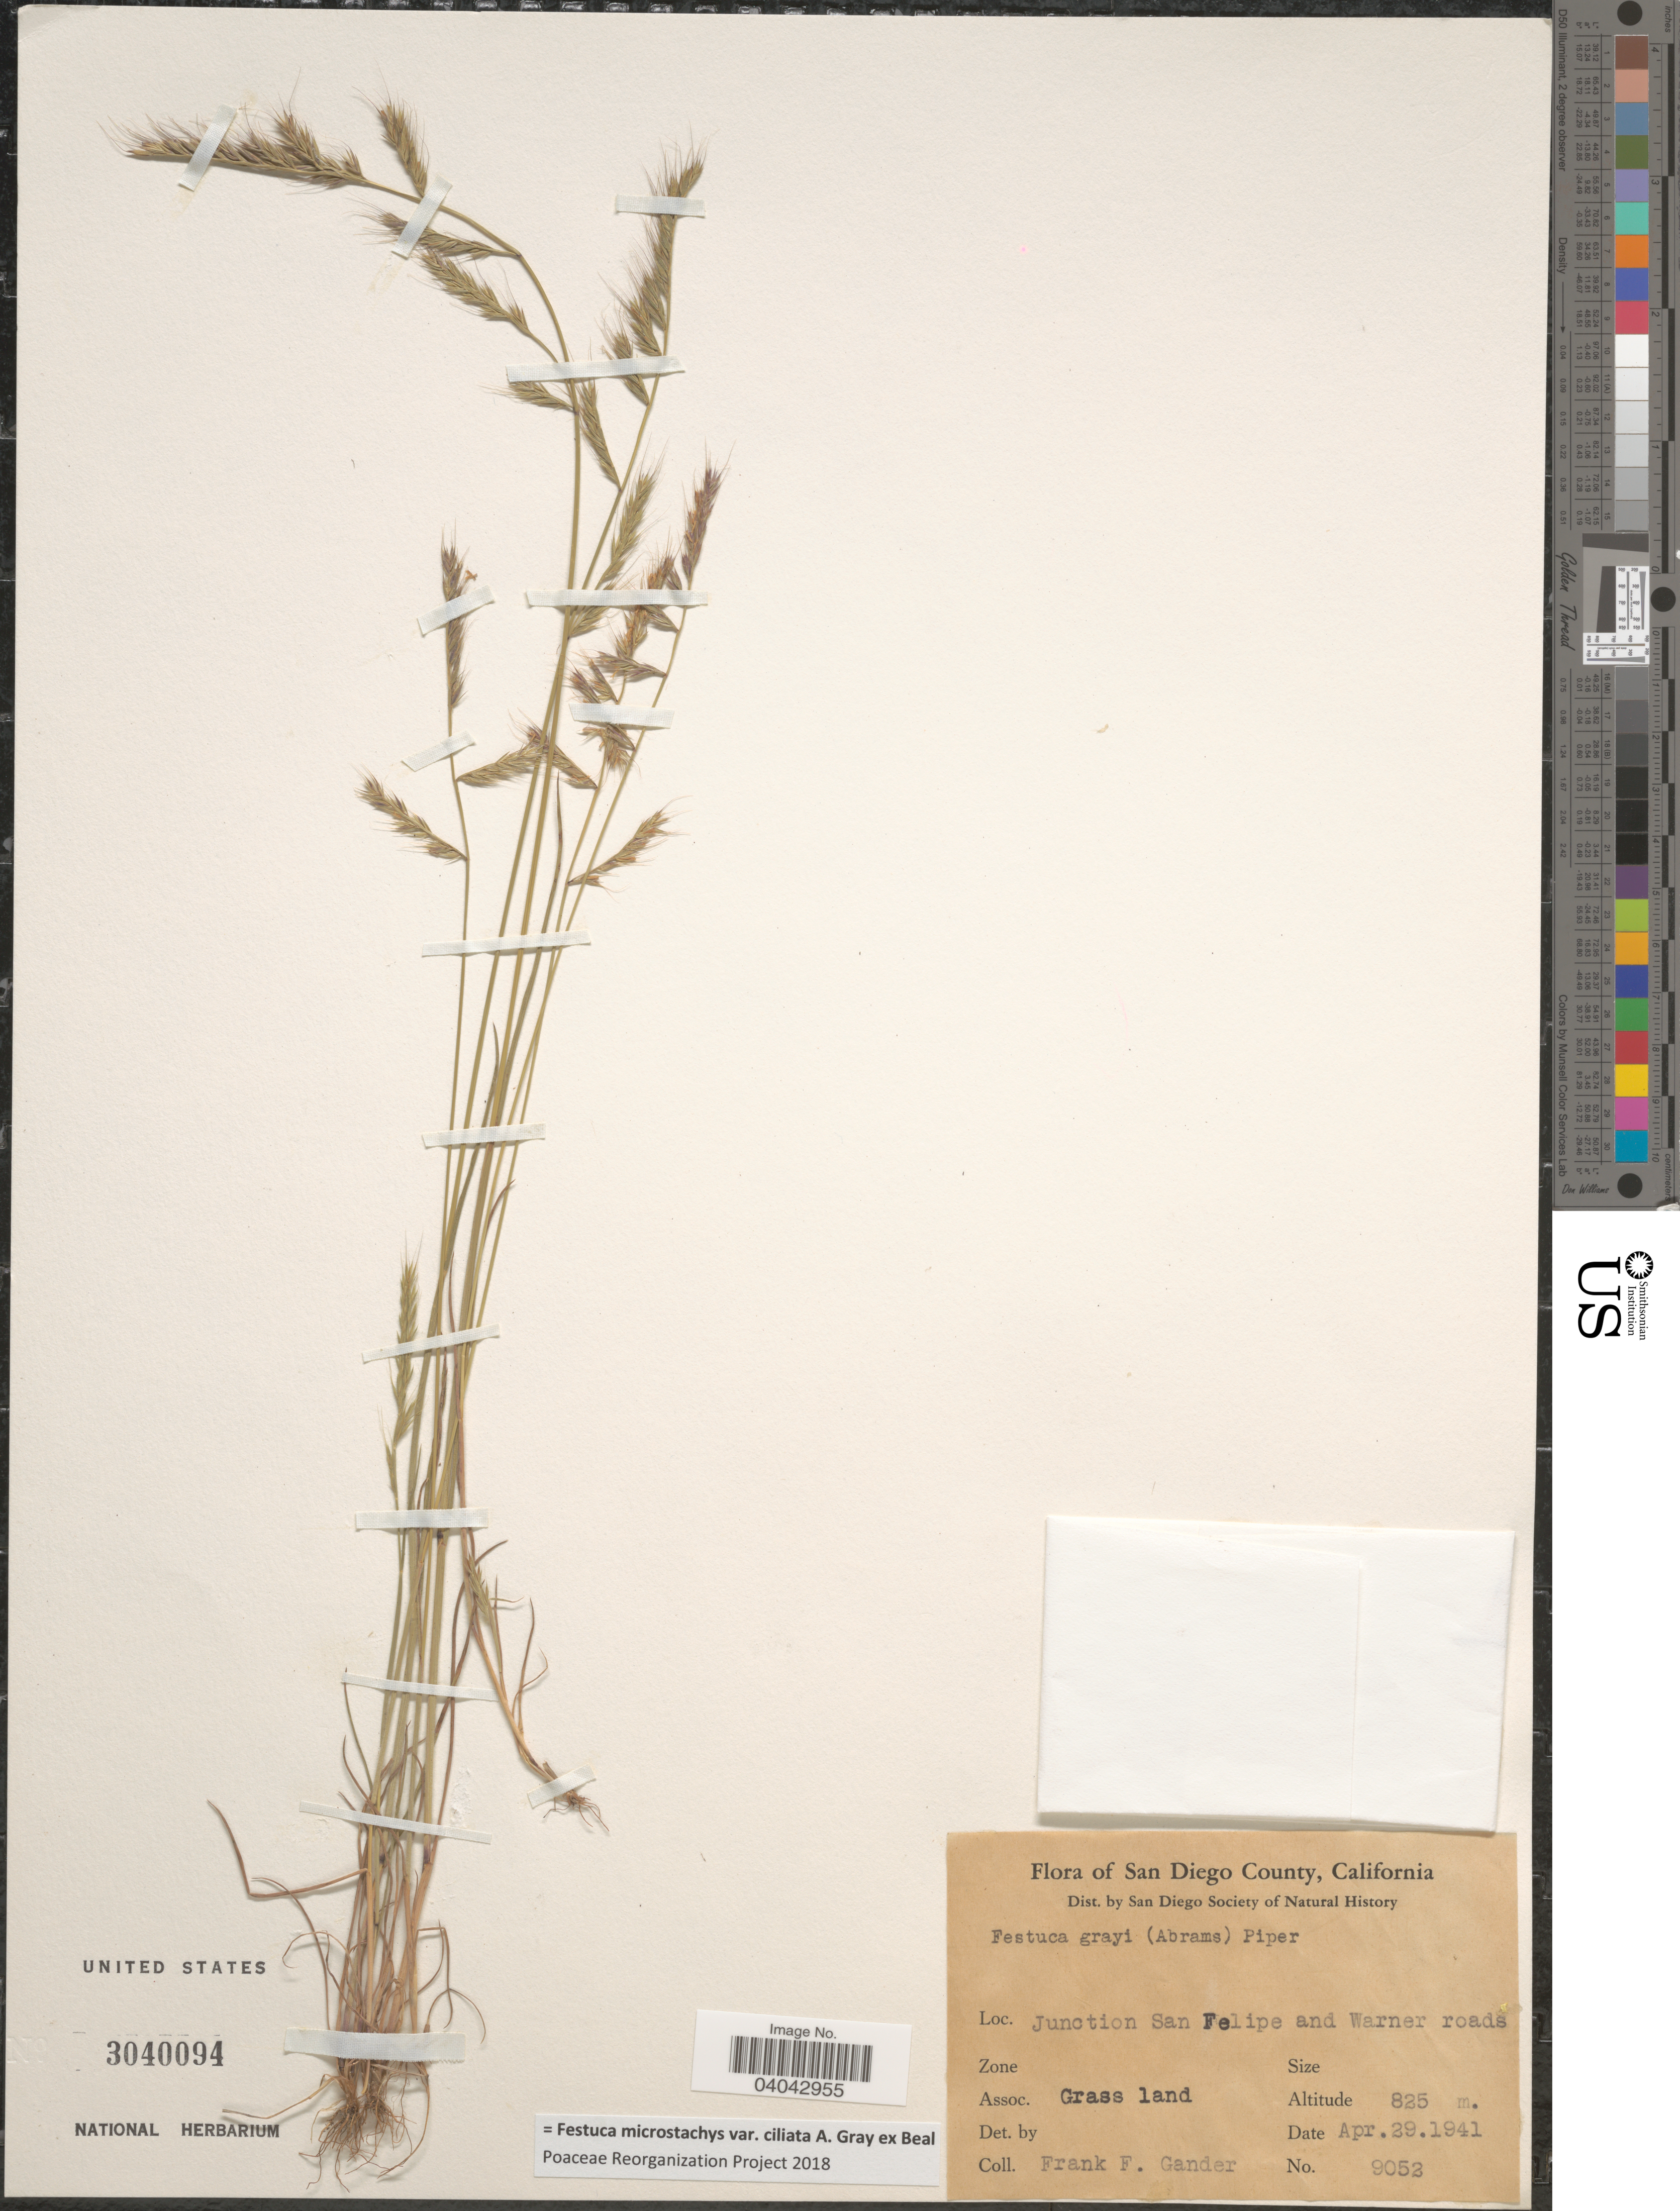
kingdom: Plantae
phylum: Tracheophyta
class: Liliopsida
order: Poales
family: Poaceae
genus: Festuca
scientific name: Festuca microstachys var. ciliata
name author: A. Gray ex W.J. Beal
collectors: F. Gander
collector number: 9052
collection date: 1941-04-29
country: United States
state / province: California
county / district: San Diego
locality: San Diego County. Junction San Felipe and Warner roads.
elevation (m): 825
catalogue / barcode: US 3040094